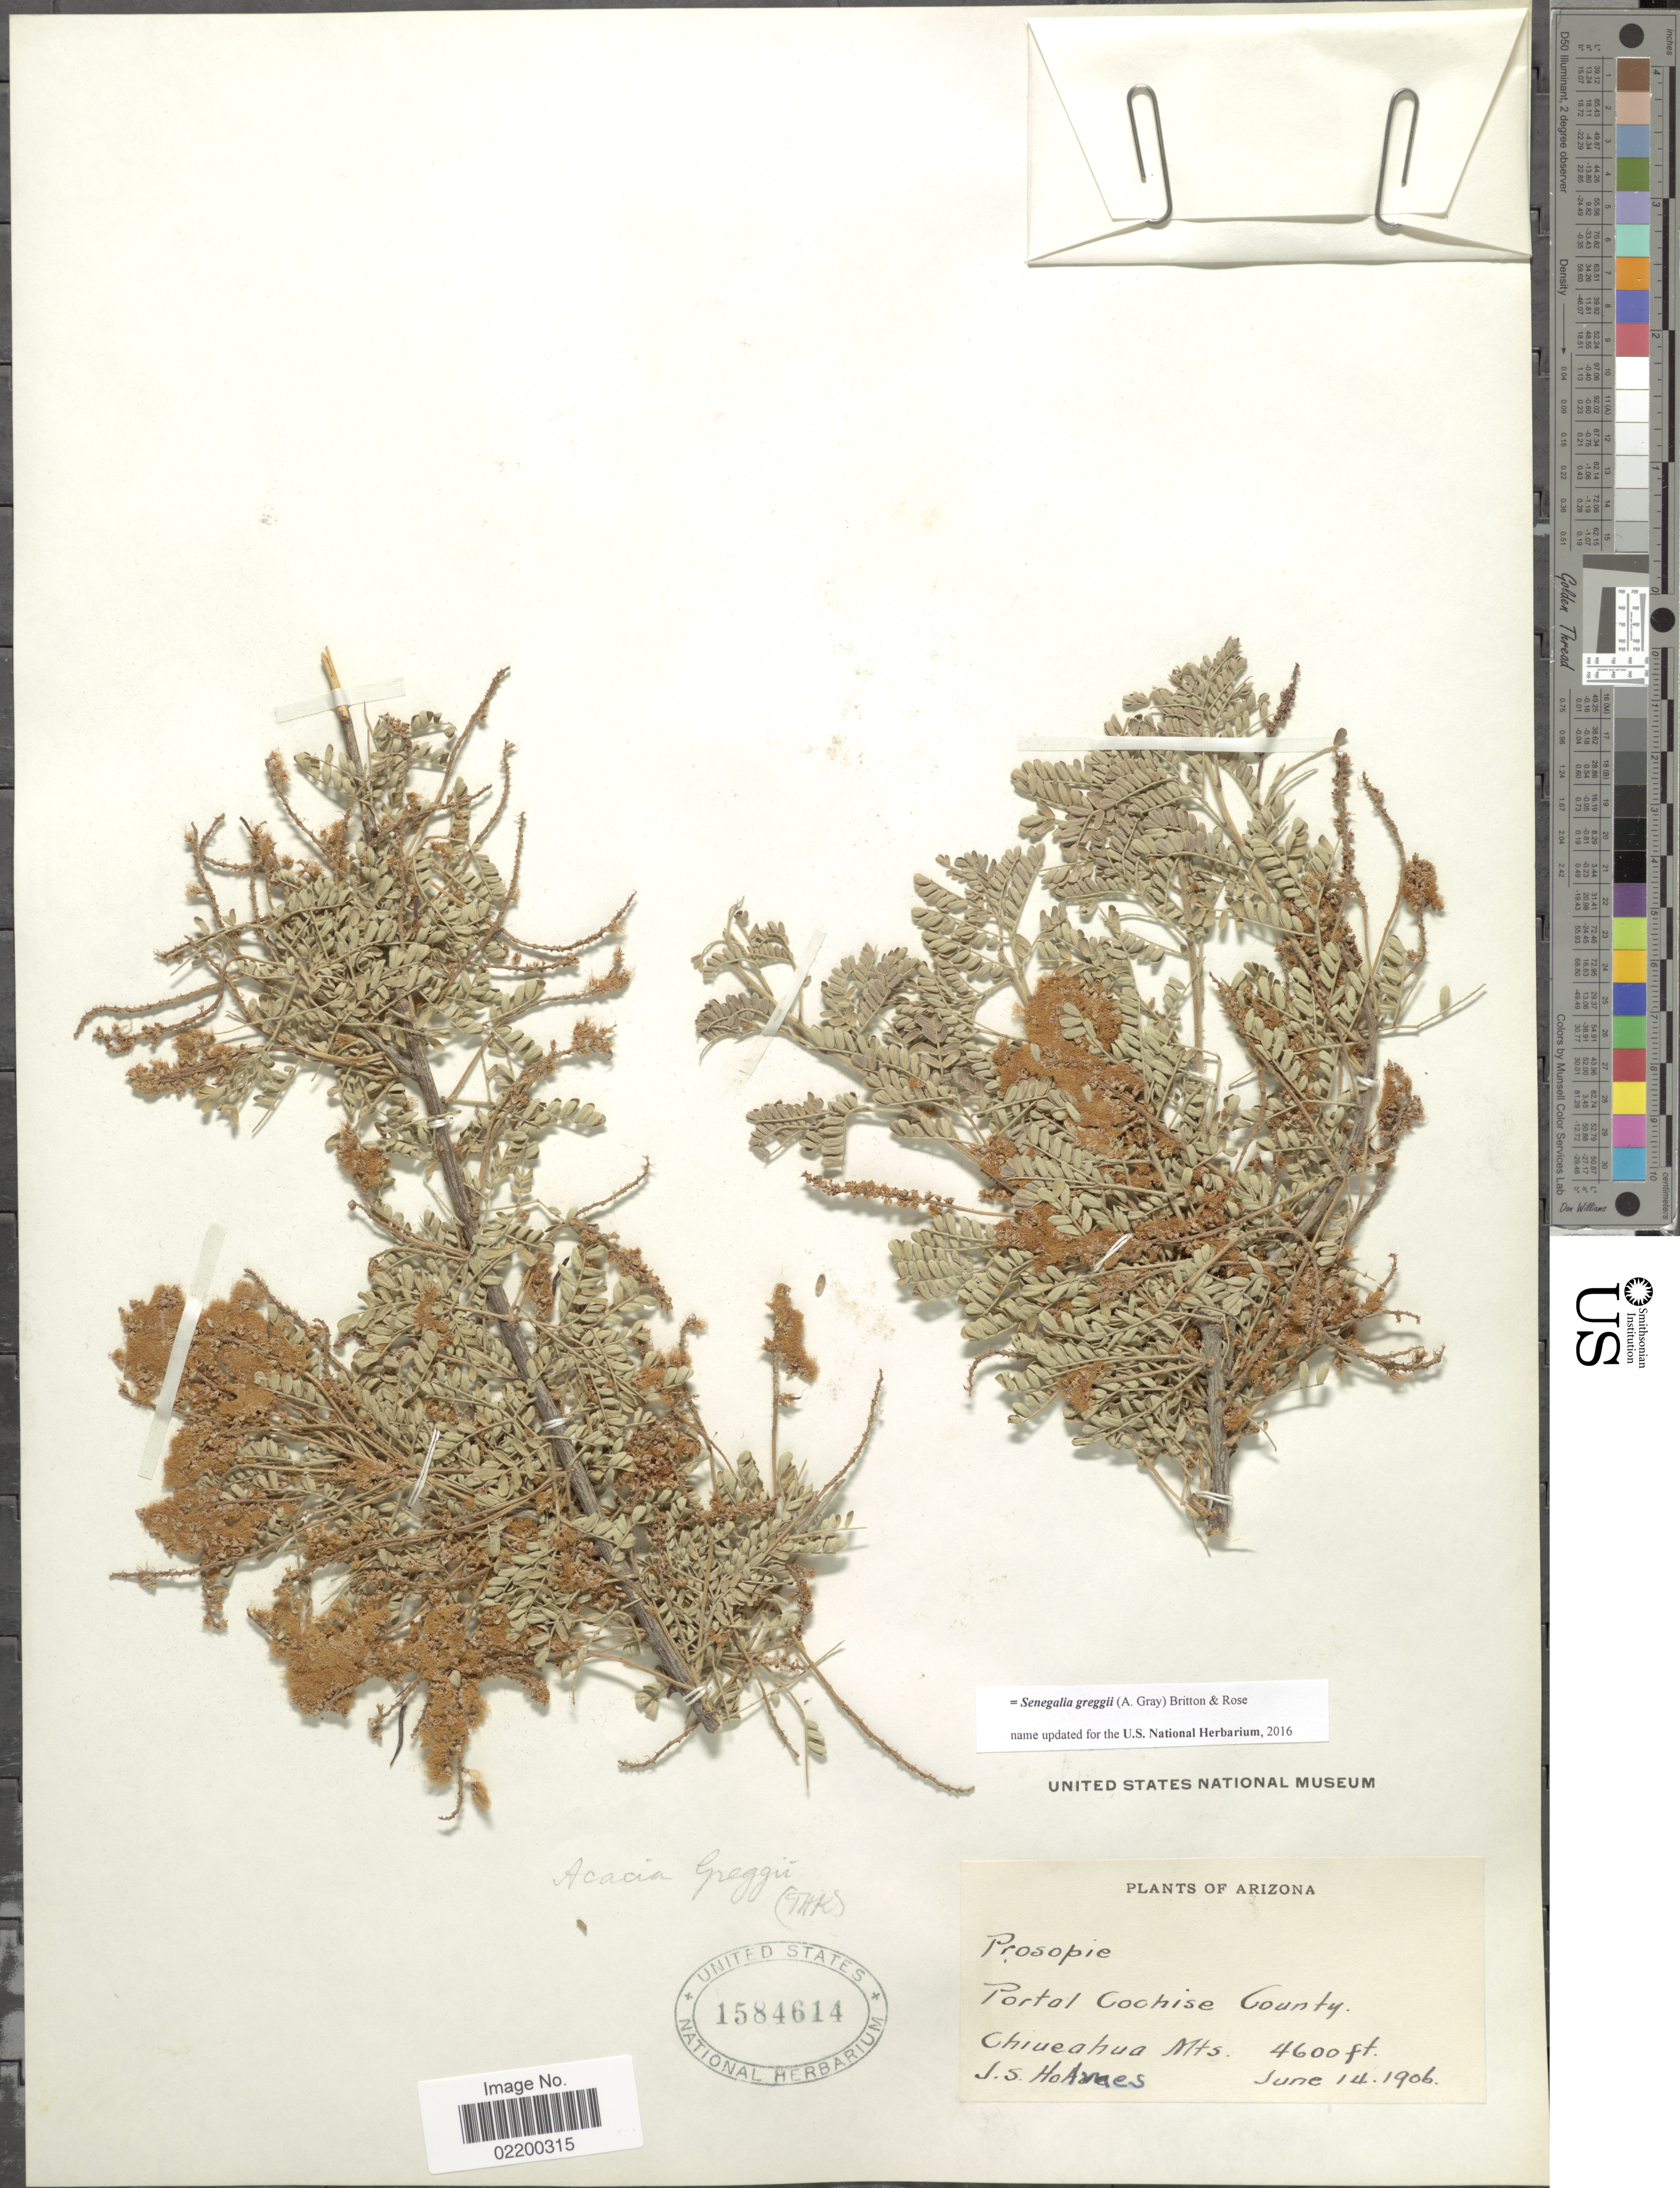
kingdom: Plantae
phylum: Tracheophyta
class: Magnoliopsida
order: Fabales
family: Fabaceae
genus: Senegalia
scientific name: Senegalia greggii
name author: (A. Gray) Britton & Rose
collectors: J. Holmes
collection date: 1906-06-14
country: United States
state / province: Arizona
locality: Portal Cochise County, Chiucahua Mts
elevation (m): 1402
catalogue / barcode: US 1584614